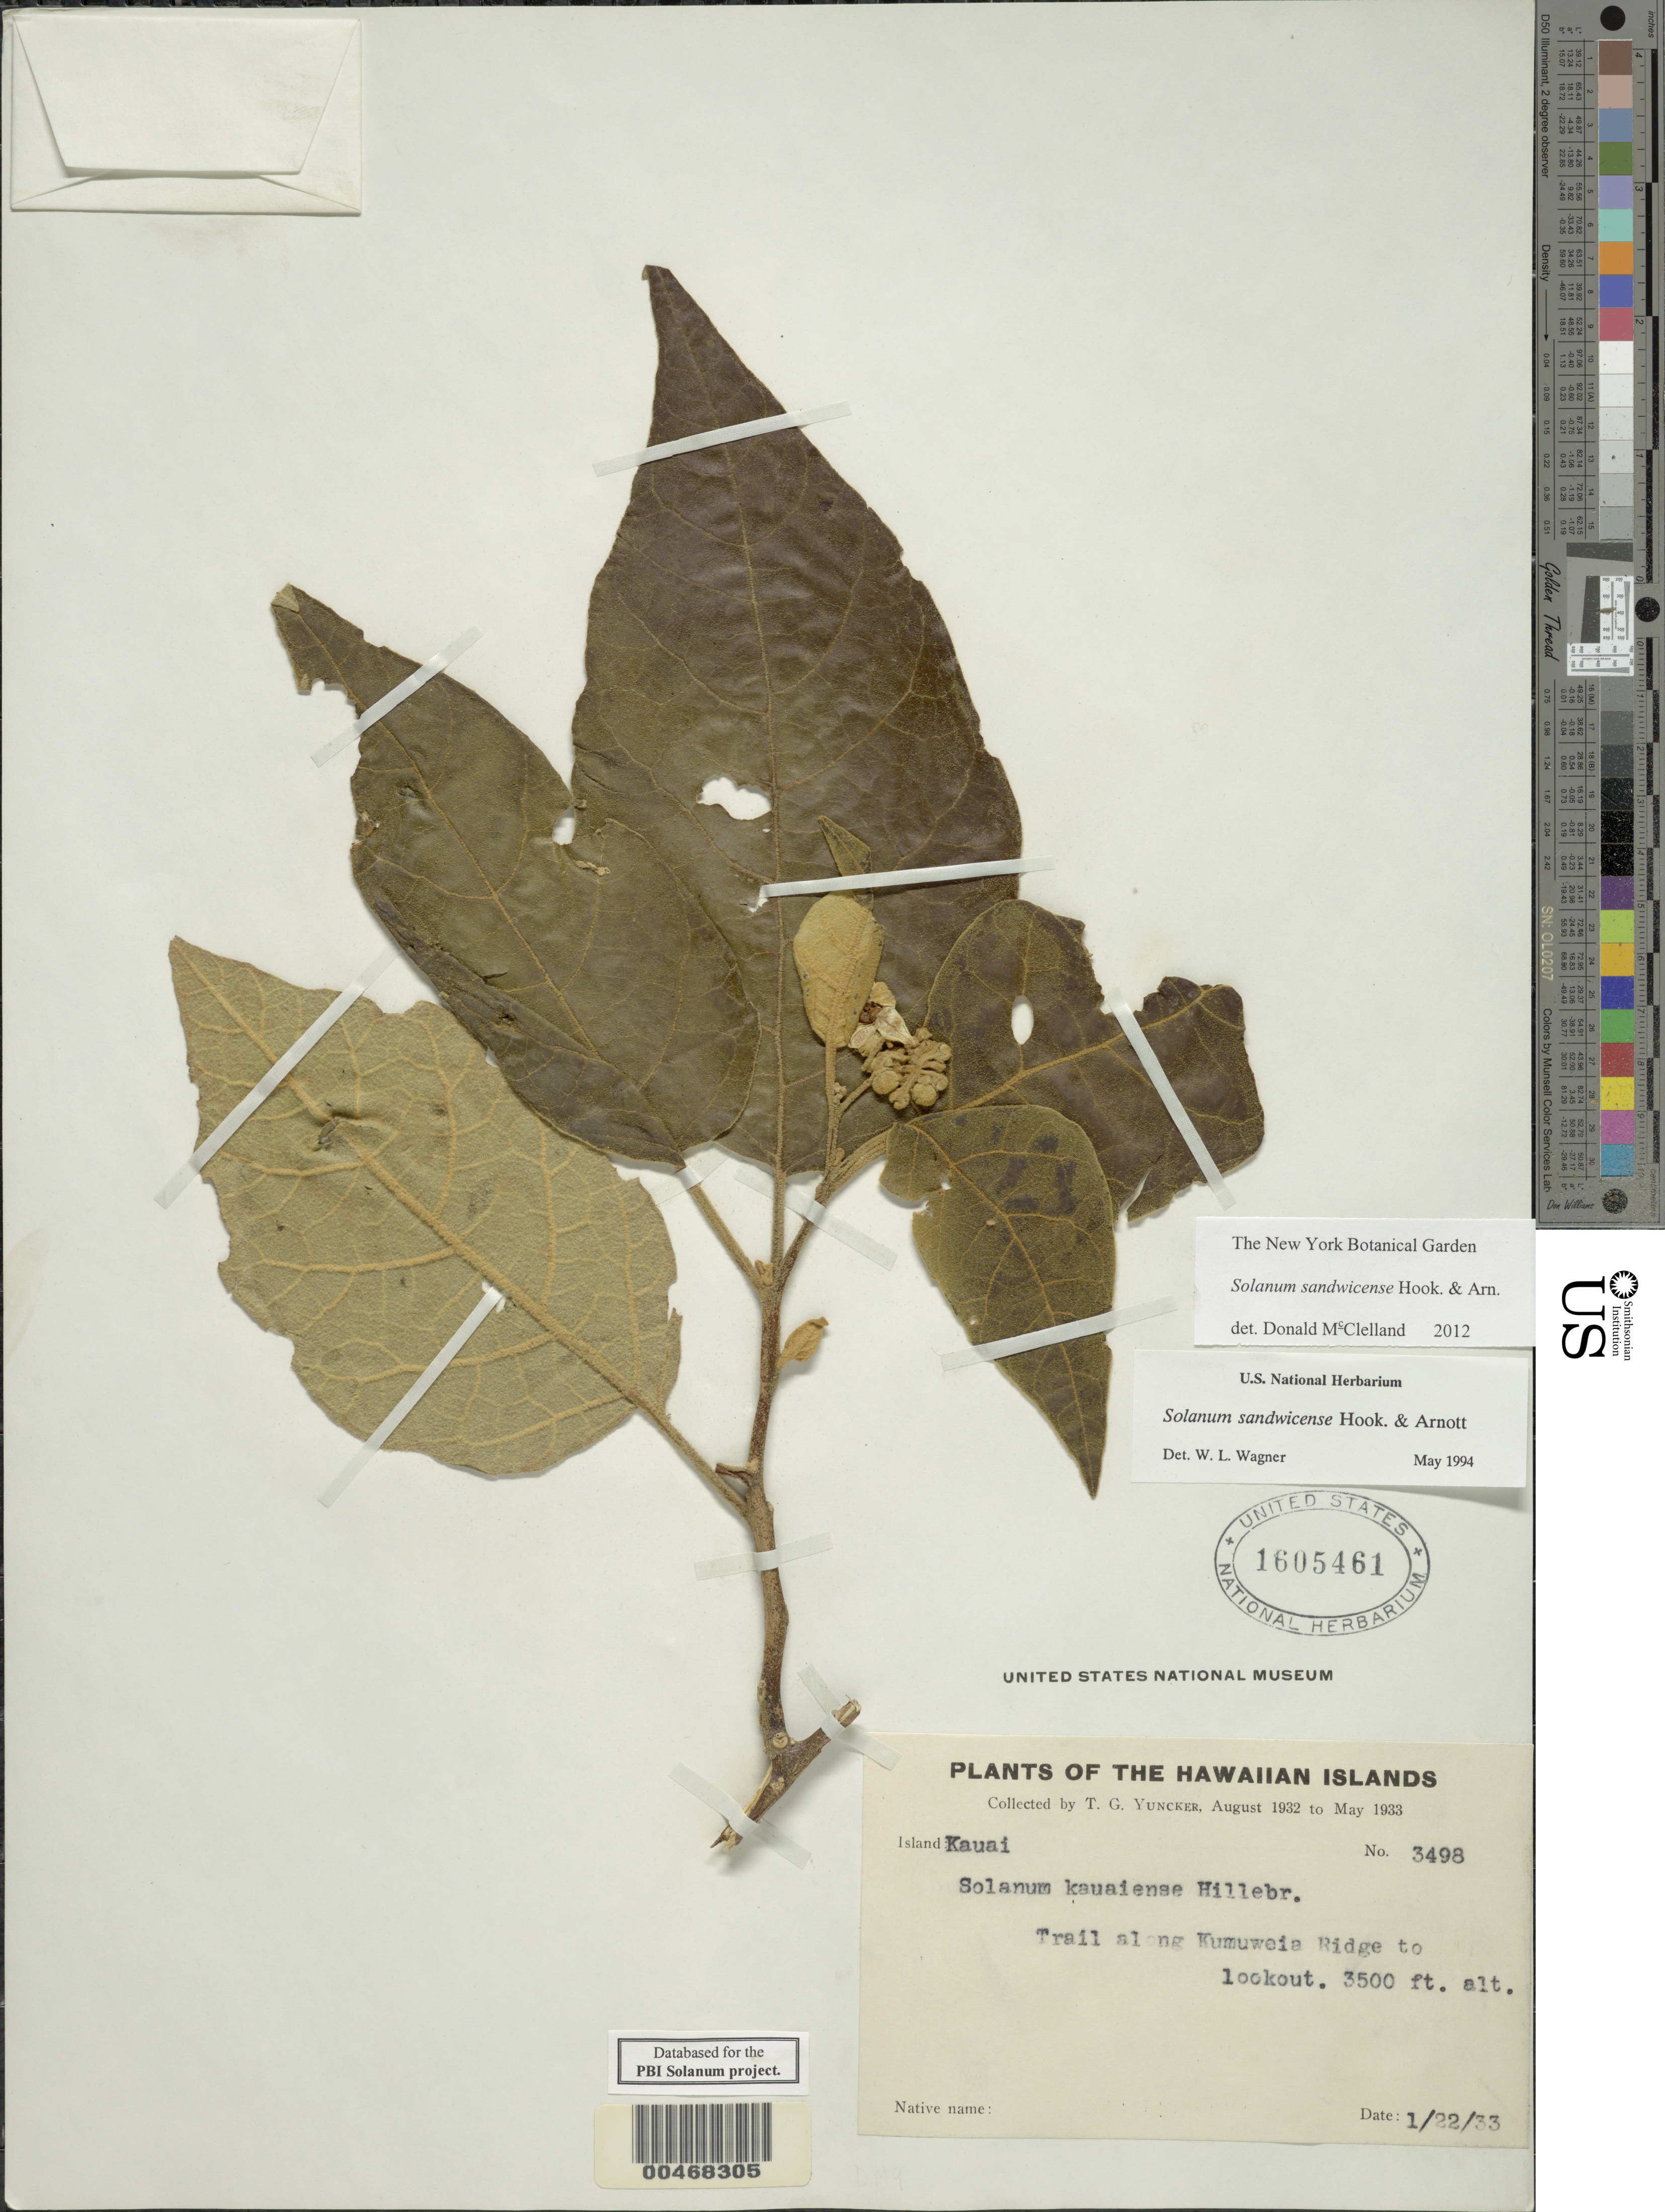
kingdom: Plantae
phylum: Tracheophyta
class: Magnoliopsida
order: Solanales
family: Solanaceae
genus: Solanum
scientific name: Solanum sandwicense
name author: Hook. & Arn.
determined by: Wagner, W. L., (BOT), Smithsonian Institution - National Museum of Natural History (UNITED STATES)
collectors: T. G. Yuncker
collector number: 3498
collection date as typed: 22 Jan 1933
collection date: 1933-01-22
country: United States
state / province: Hawaii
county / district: Kauai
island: Kaua'i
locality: Trail along Kumuweia Ridge to lookout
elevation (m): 1067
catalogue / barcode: US 1605461